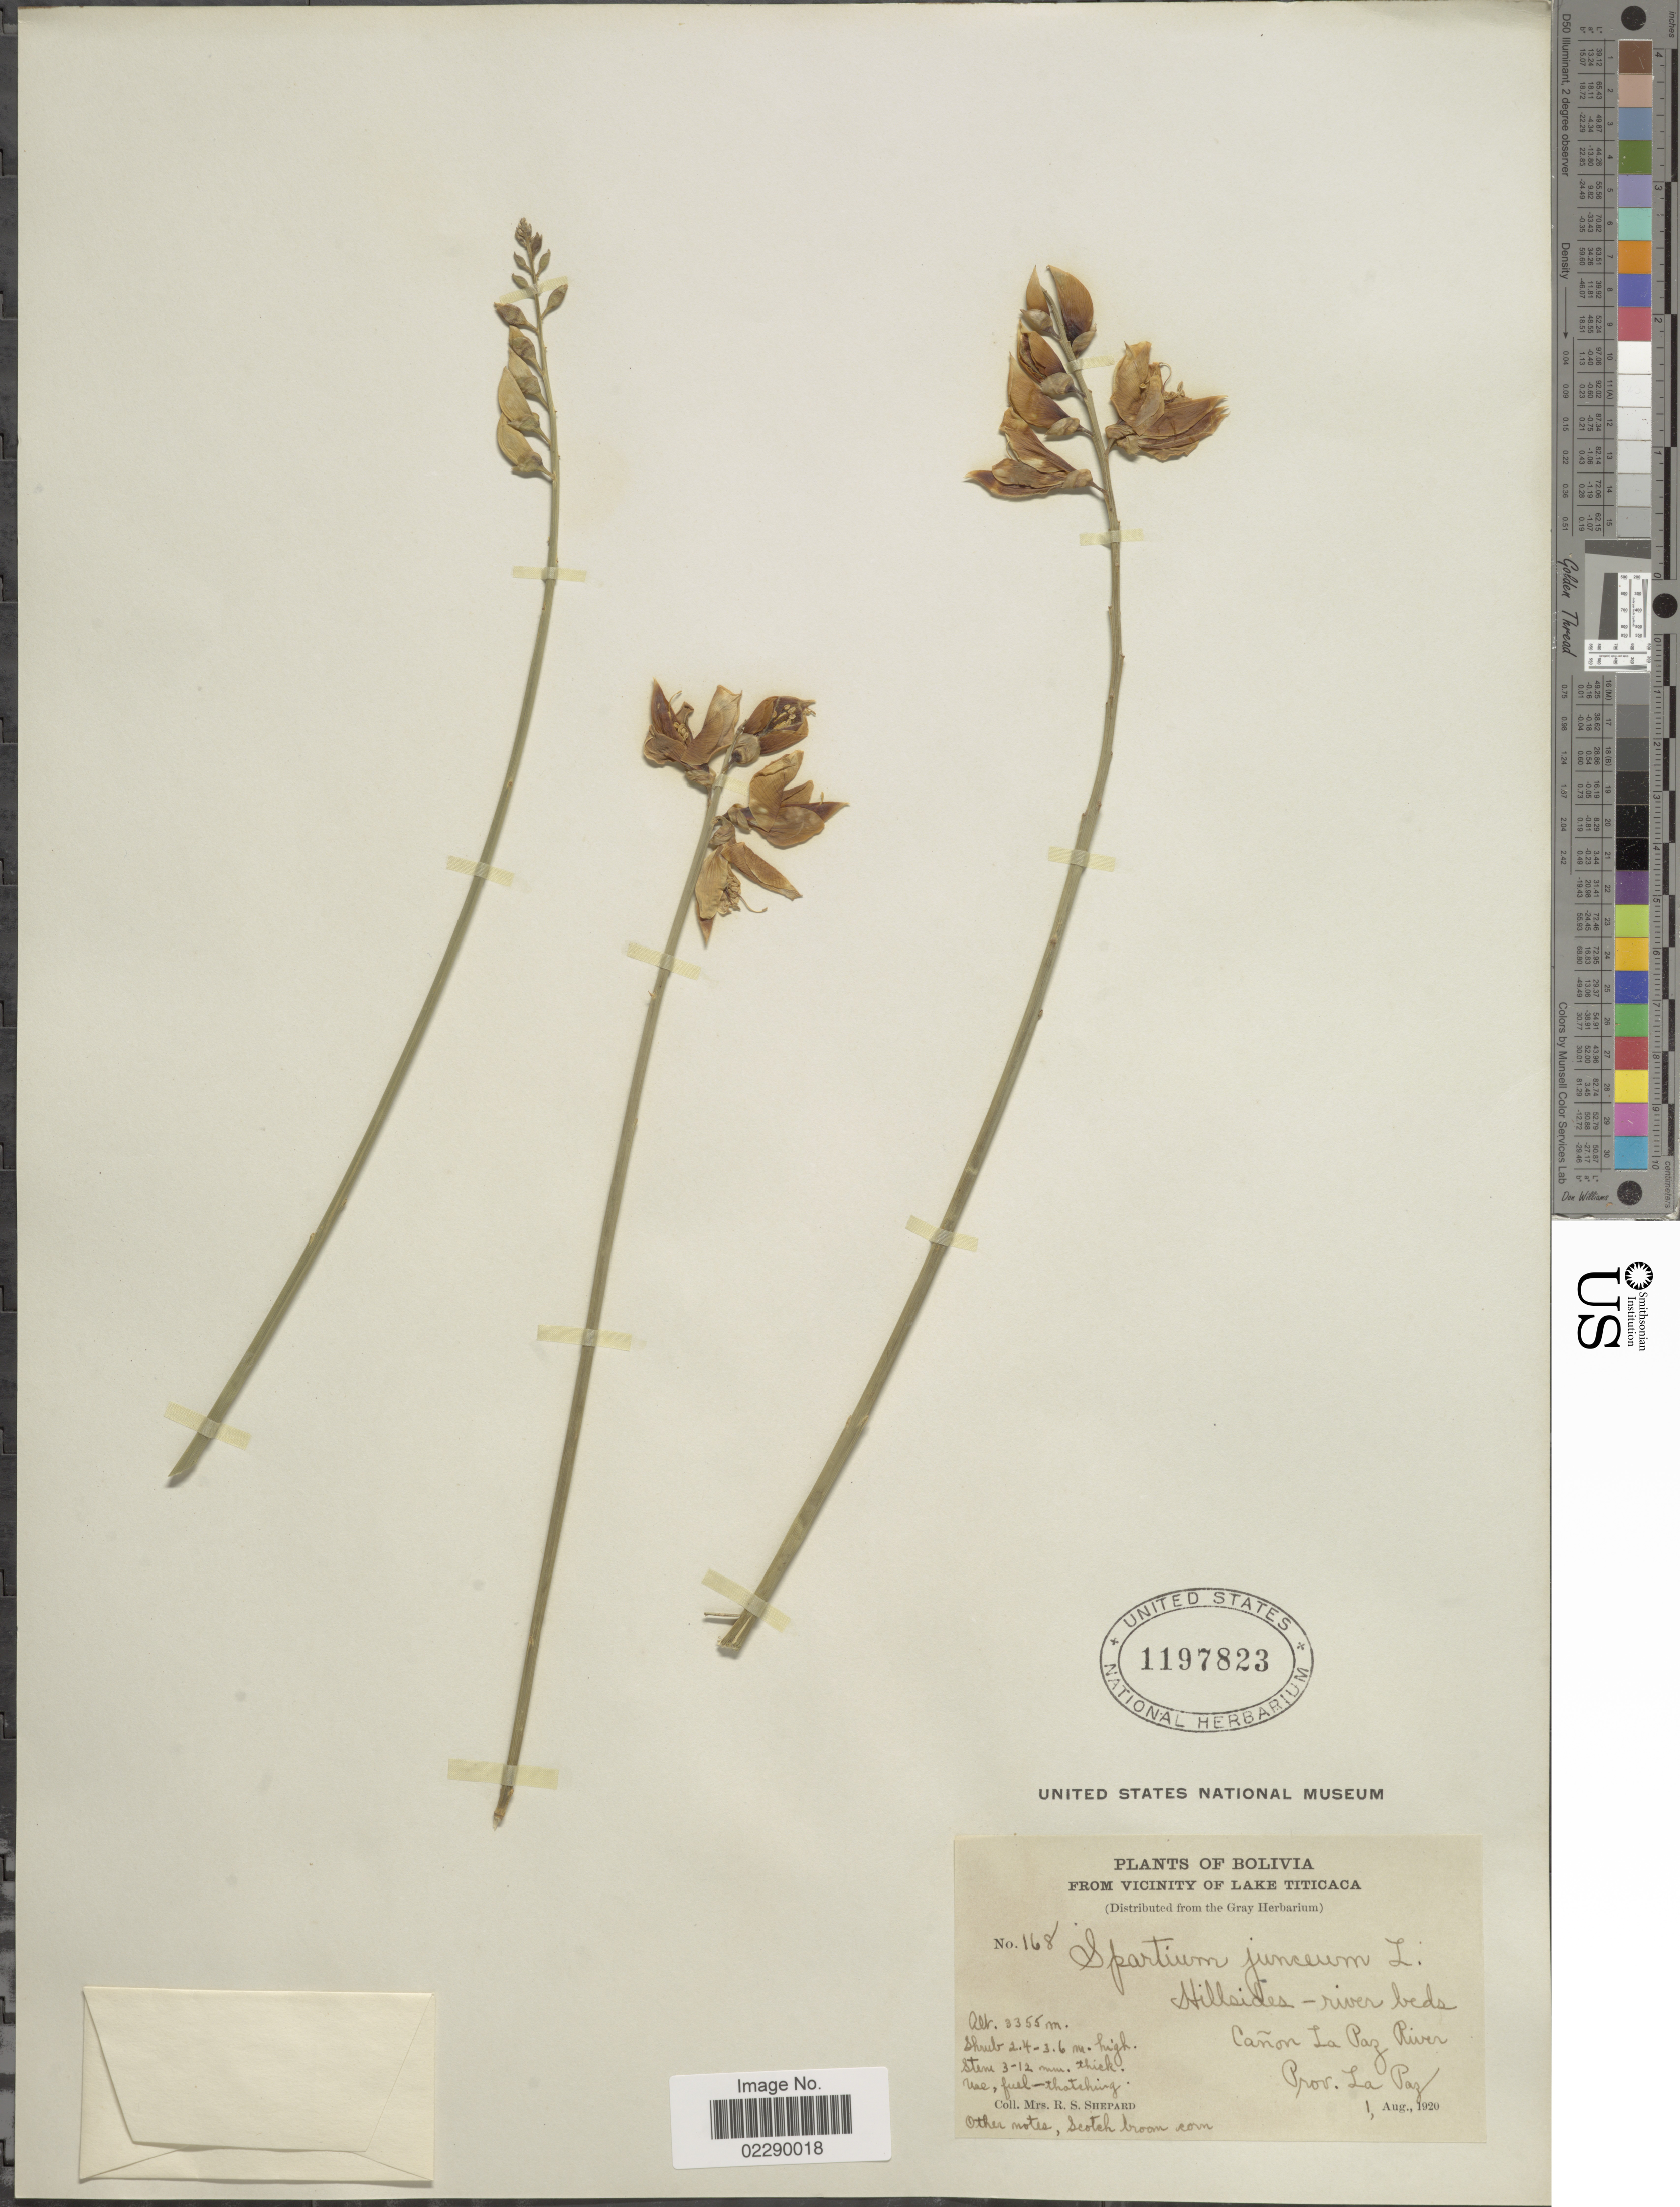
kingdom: Plantae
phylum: Tracheophyta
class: Magnoliopsida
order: Fabales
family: Fabaceae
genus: Spartium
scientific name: Spartium junceum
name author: L.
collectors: R. Shepard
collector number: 168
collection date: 1920-08-01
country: Bolivia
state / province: La Paz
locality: Hillsides - river beds. Cañon La Paz River. Prov. La Paz.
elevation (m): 3355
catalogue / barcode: US 1197823